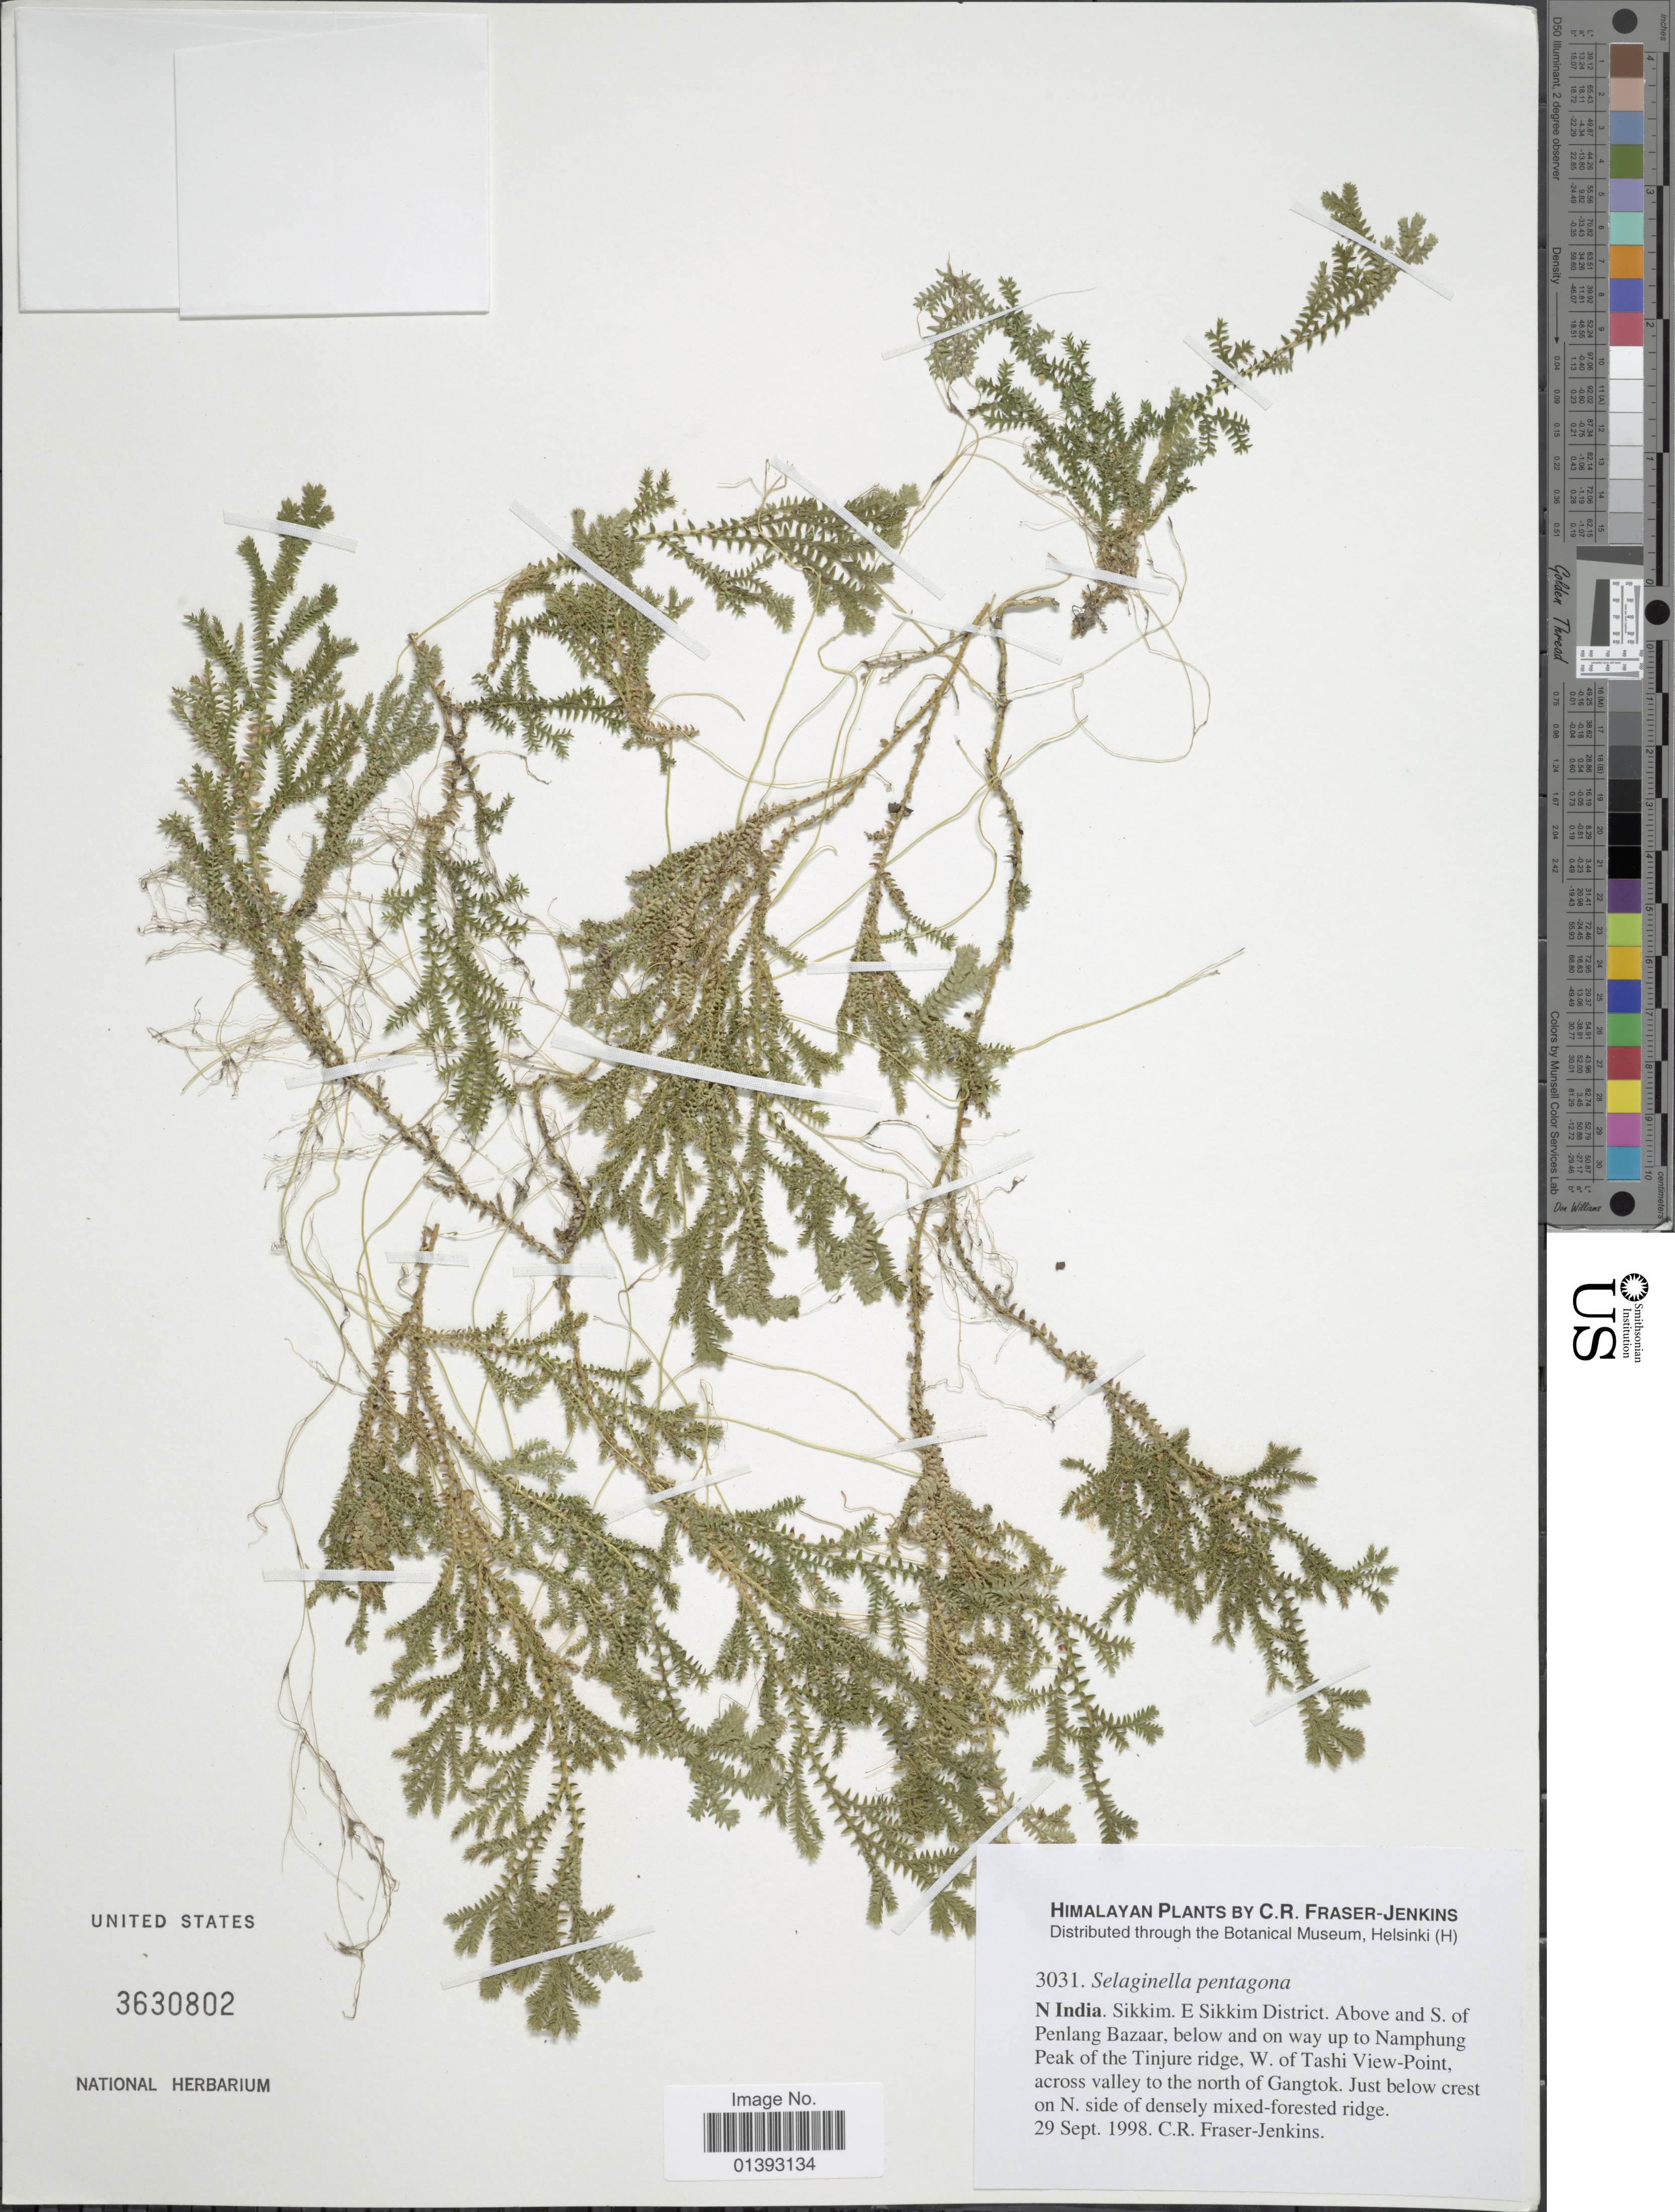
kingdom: Plantae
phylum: Tracheophyta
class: Lycopodiopsida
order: Selaginellales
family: Selaginellaceae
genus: Selaginella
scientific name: Selaginella pentagona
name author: Spring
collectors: C. R. Fraser-Jenkins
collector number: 3031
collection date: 1998-09-29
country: India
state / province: Sikkim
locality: N. India, E Sikkim district, above and S. of Penlang Bazaar, below and on way up to Namphun Peak of the Tinjure ridge, W. of Tashi View-Point, across valley to the north of Gangtok, just below crest on N. side of densely mixed forest ridge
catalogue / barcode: US 3630802